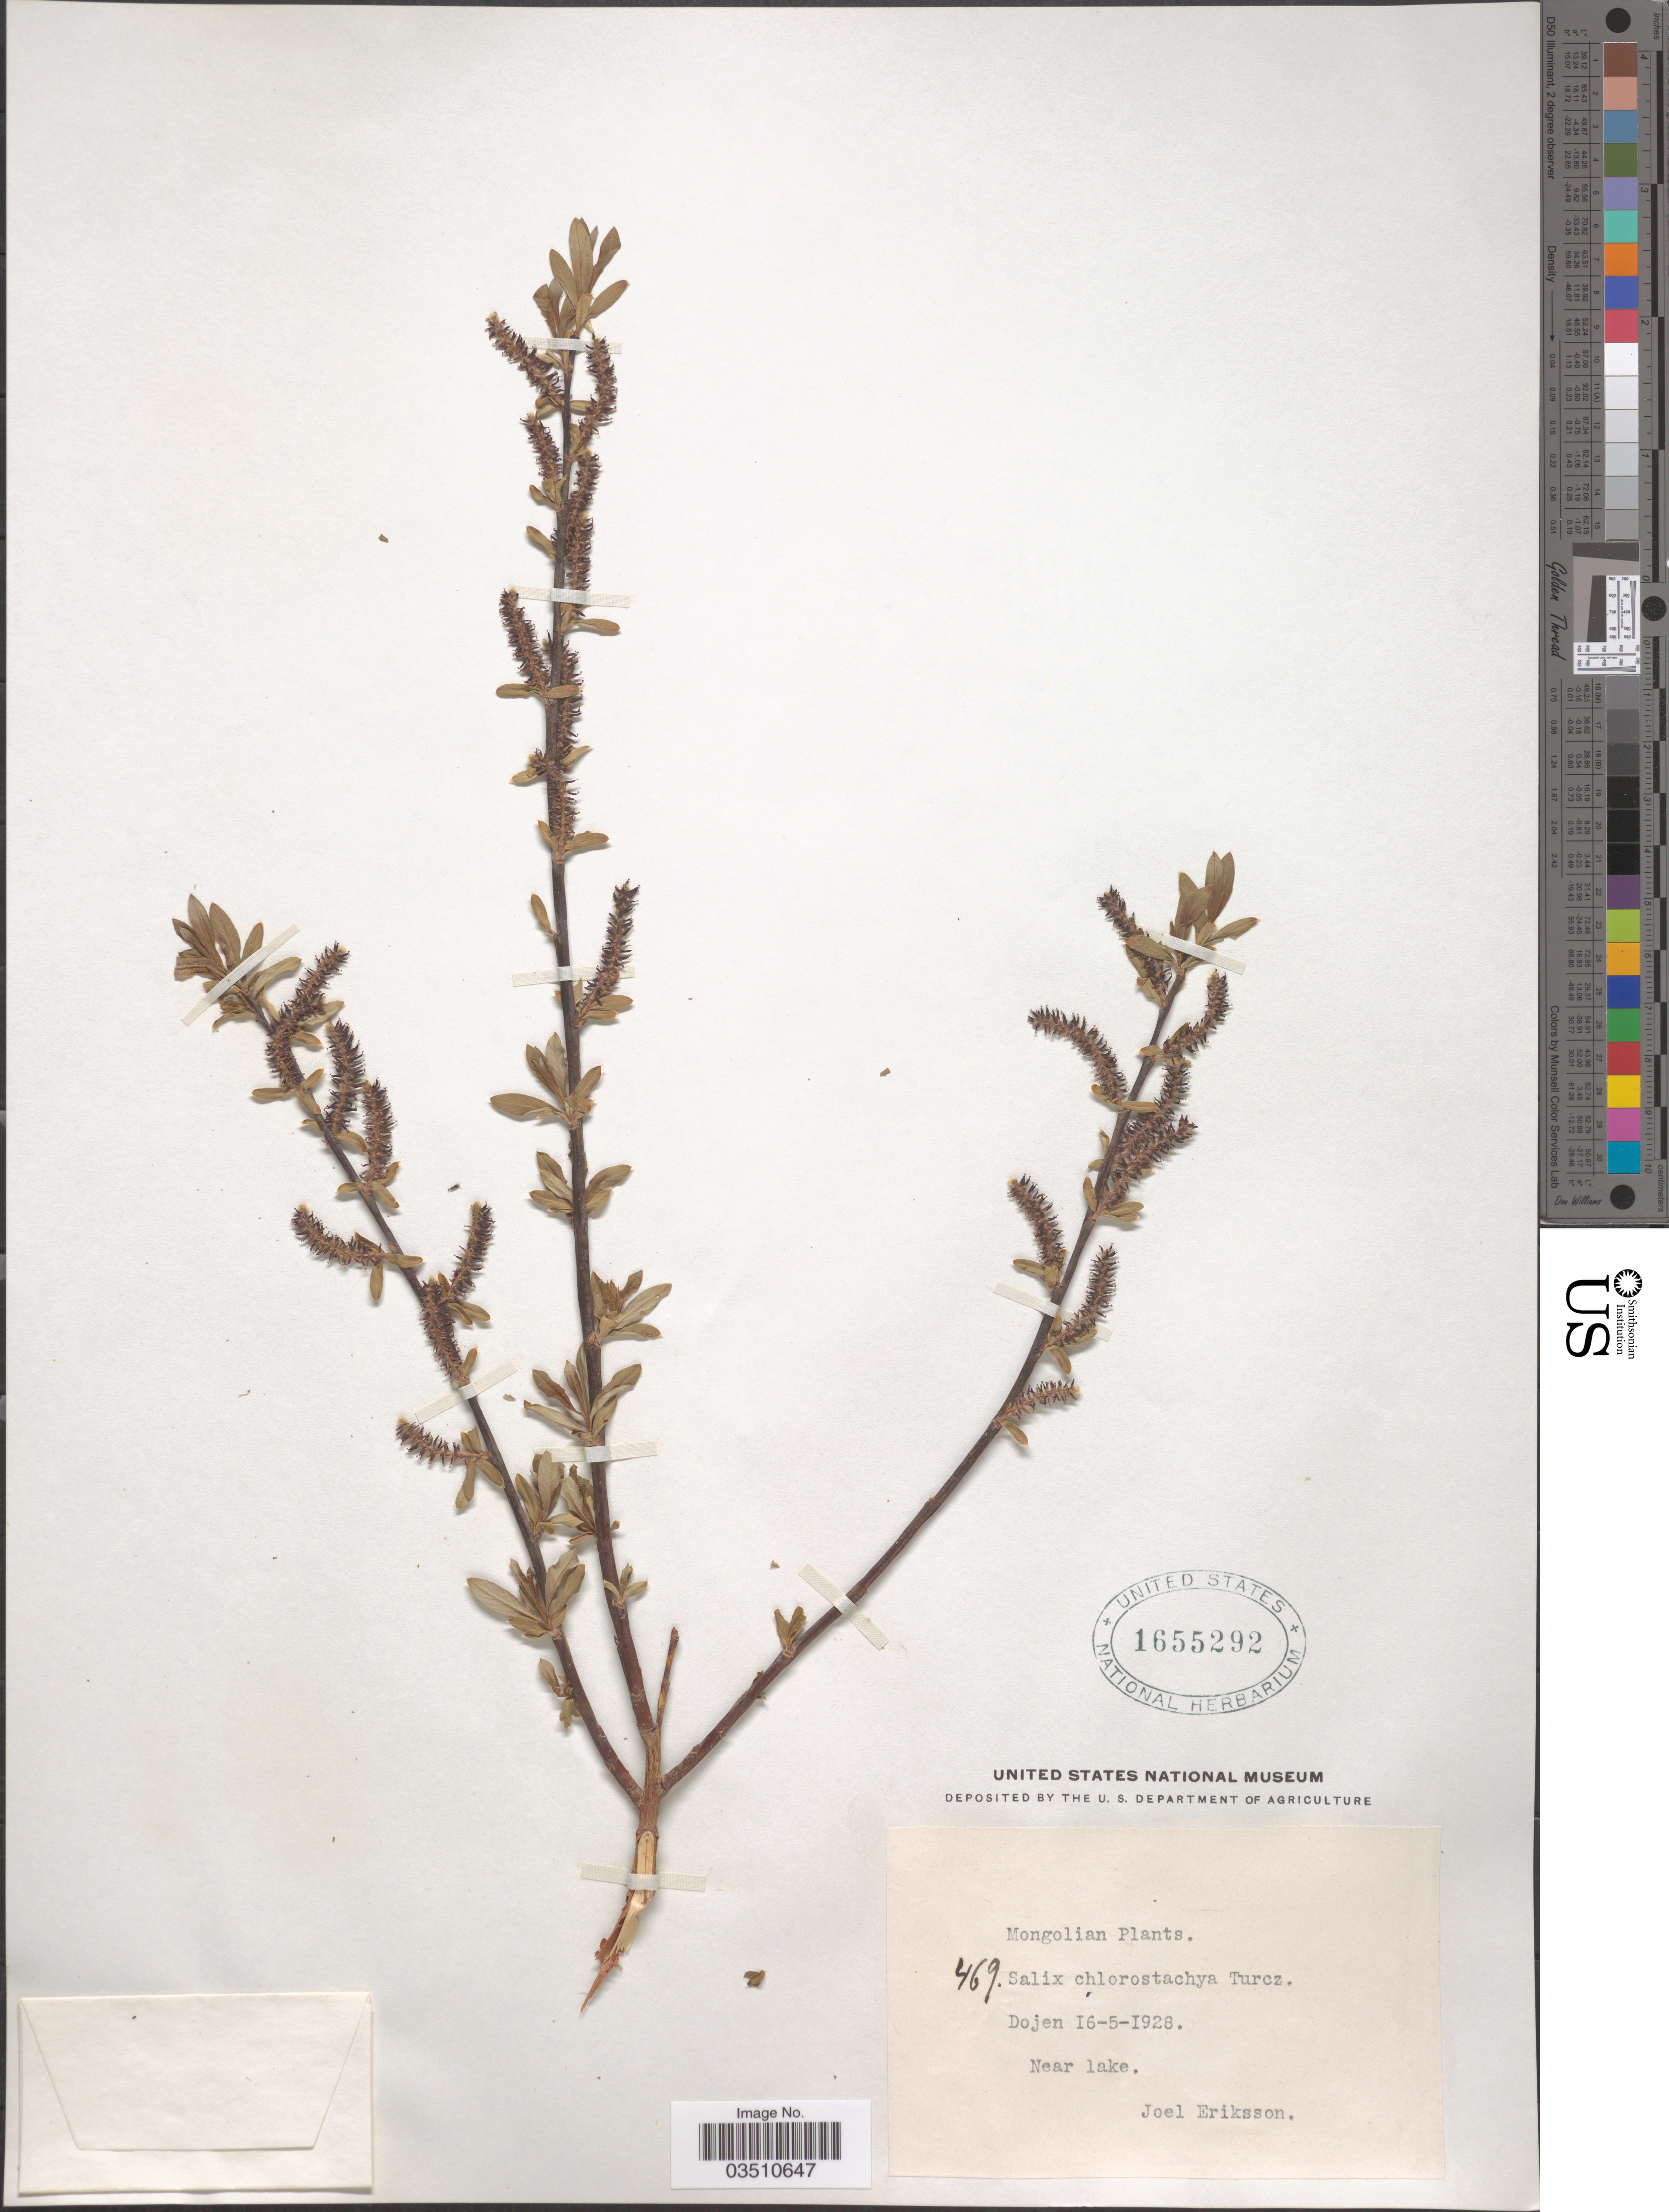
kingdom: Plantae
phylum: Tracheophyta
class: Magnoliopsida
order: Malpighiales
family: Salicaceae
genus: Salix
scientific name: Salix chlorostachya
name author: Turcz.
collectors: J. Eriksson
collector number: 469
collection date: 1928-05-16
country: Mongolia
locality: Dojen. Near lake.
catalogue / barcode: US 1655292